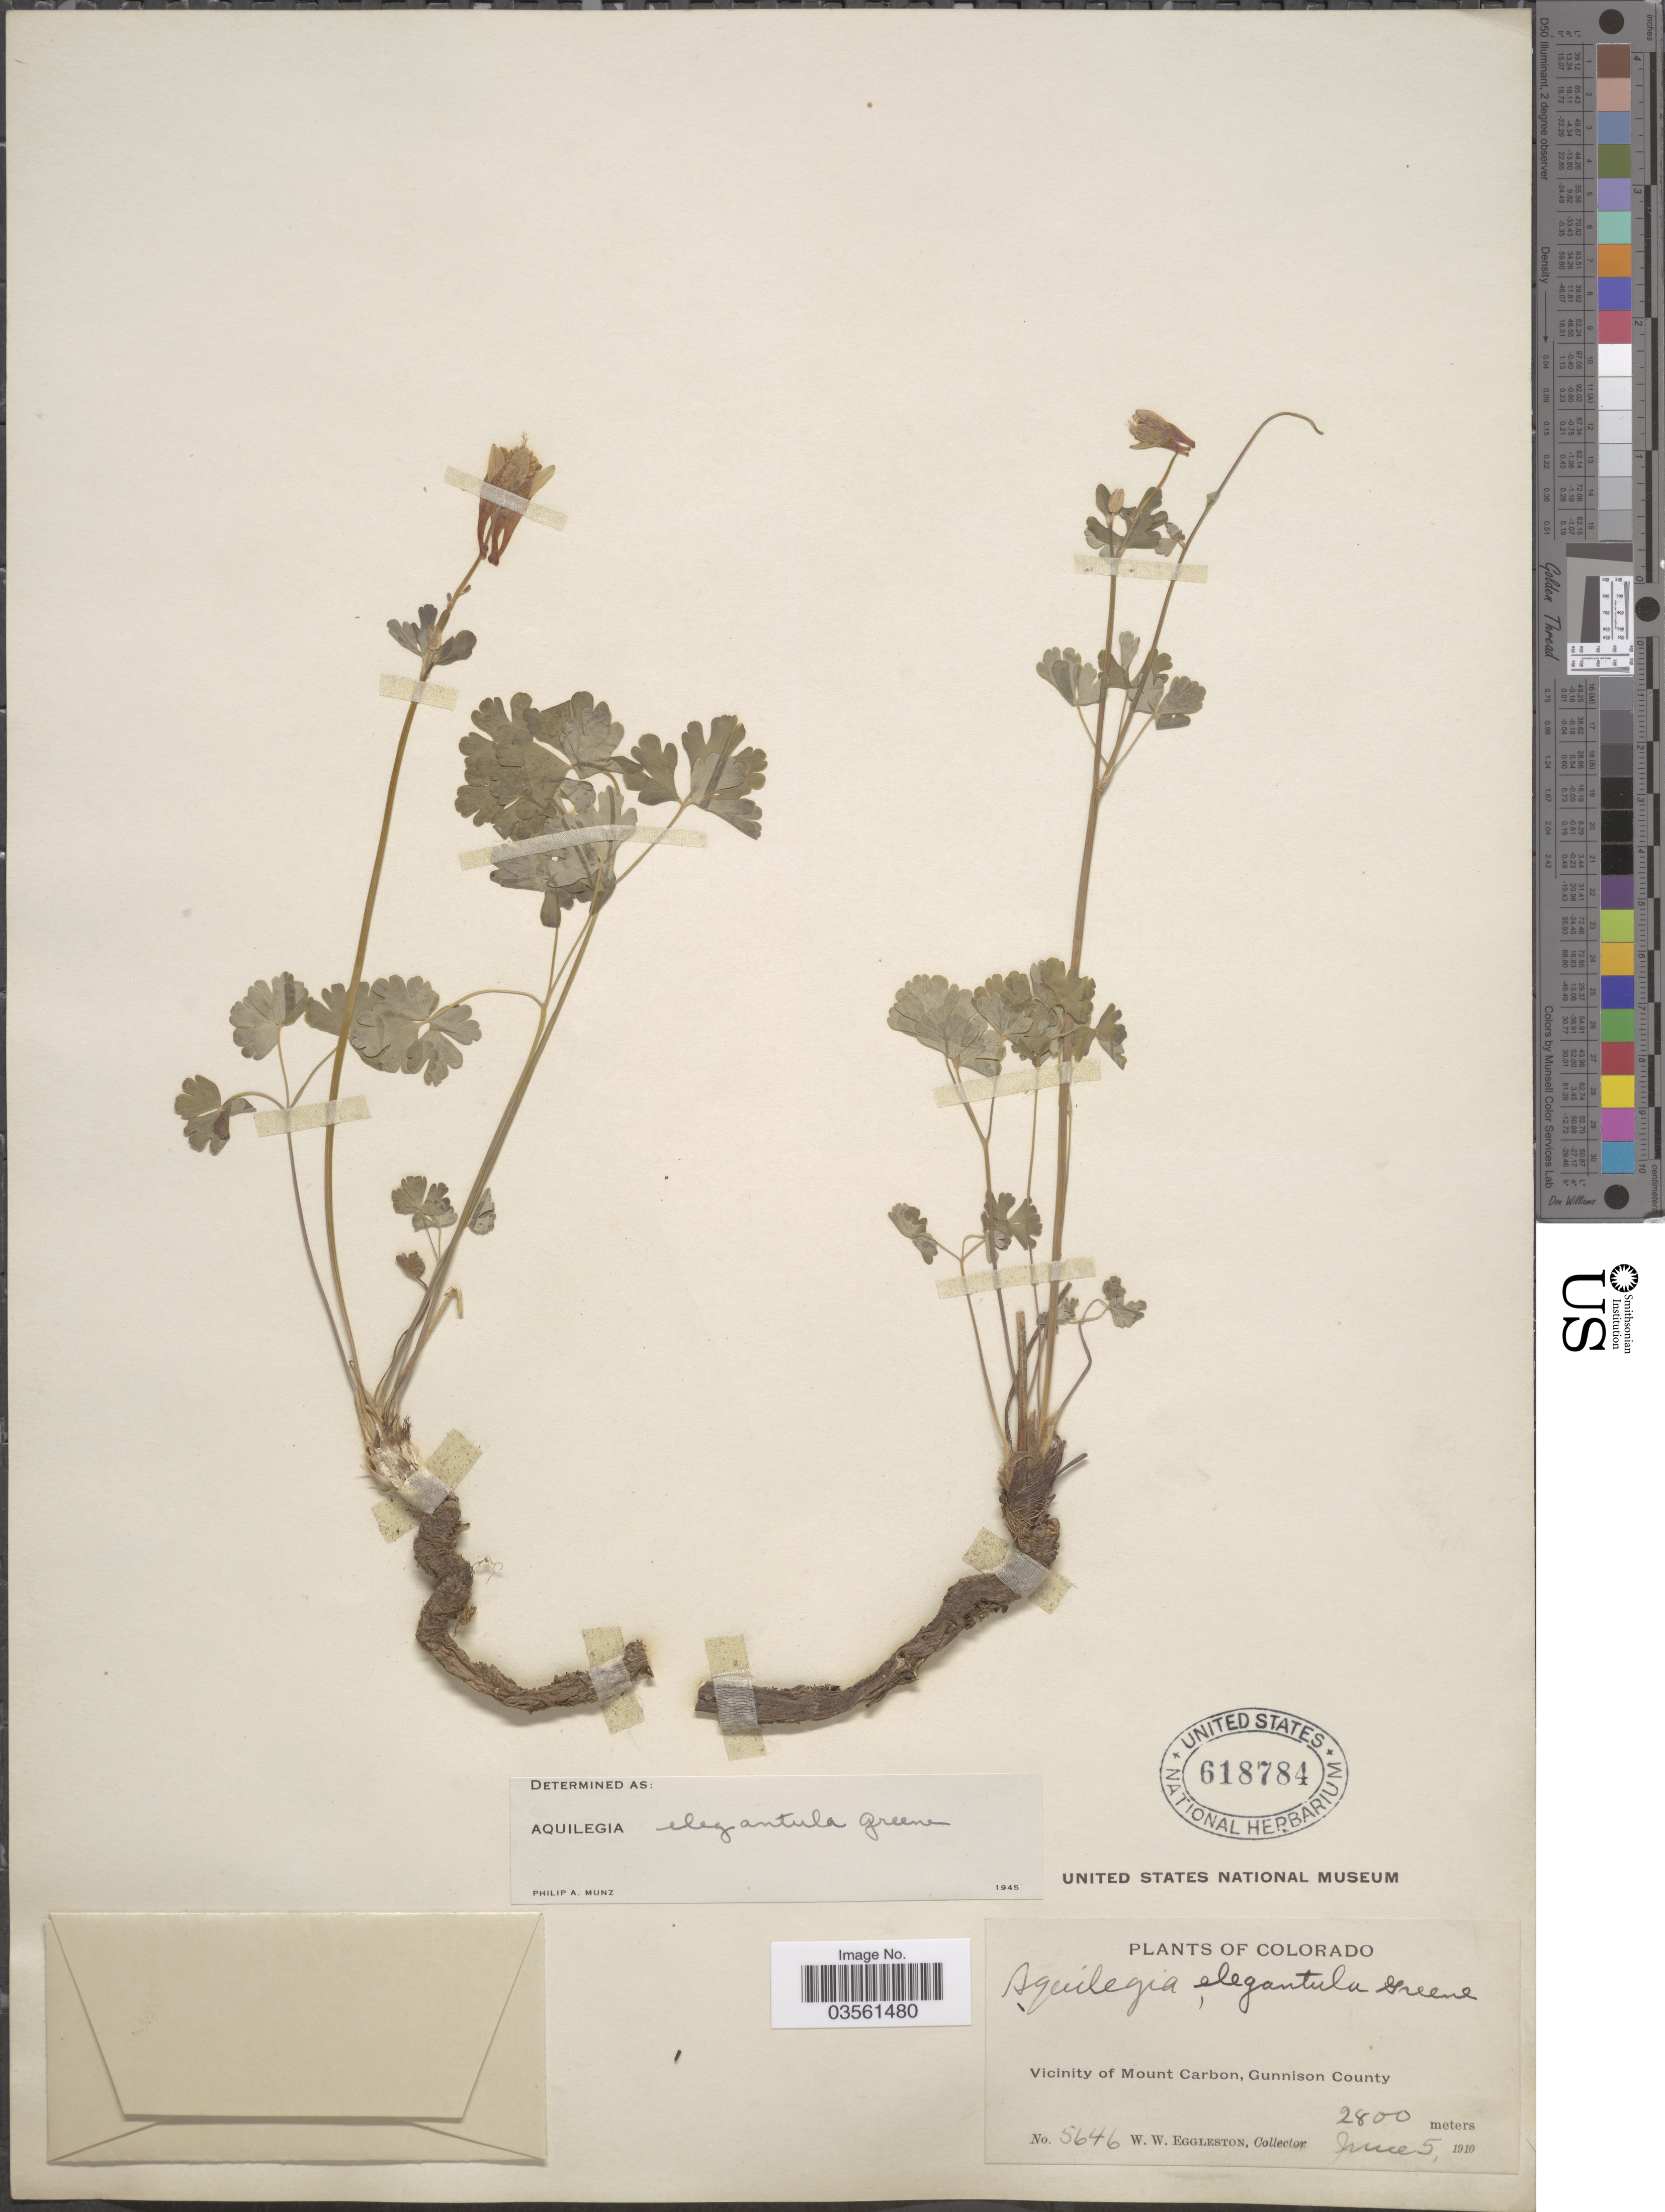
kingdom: Plantae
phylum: Tracheophyta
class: Magnoliopsida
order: Ranunculales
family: Ranunculaceae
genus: Aquilegia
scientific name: Aquilegia elegantula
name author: Greene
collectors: W. W. Eggleston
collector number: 5646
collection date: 1910-06-05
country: United States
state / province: Colorado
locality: Vicinity of Mount Carbon, Gunnison County.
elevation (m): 2800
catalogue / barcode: US 618784